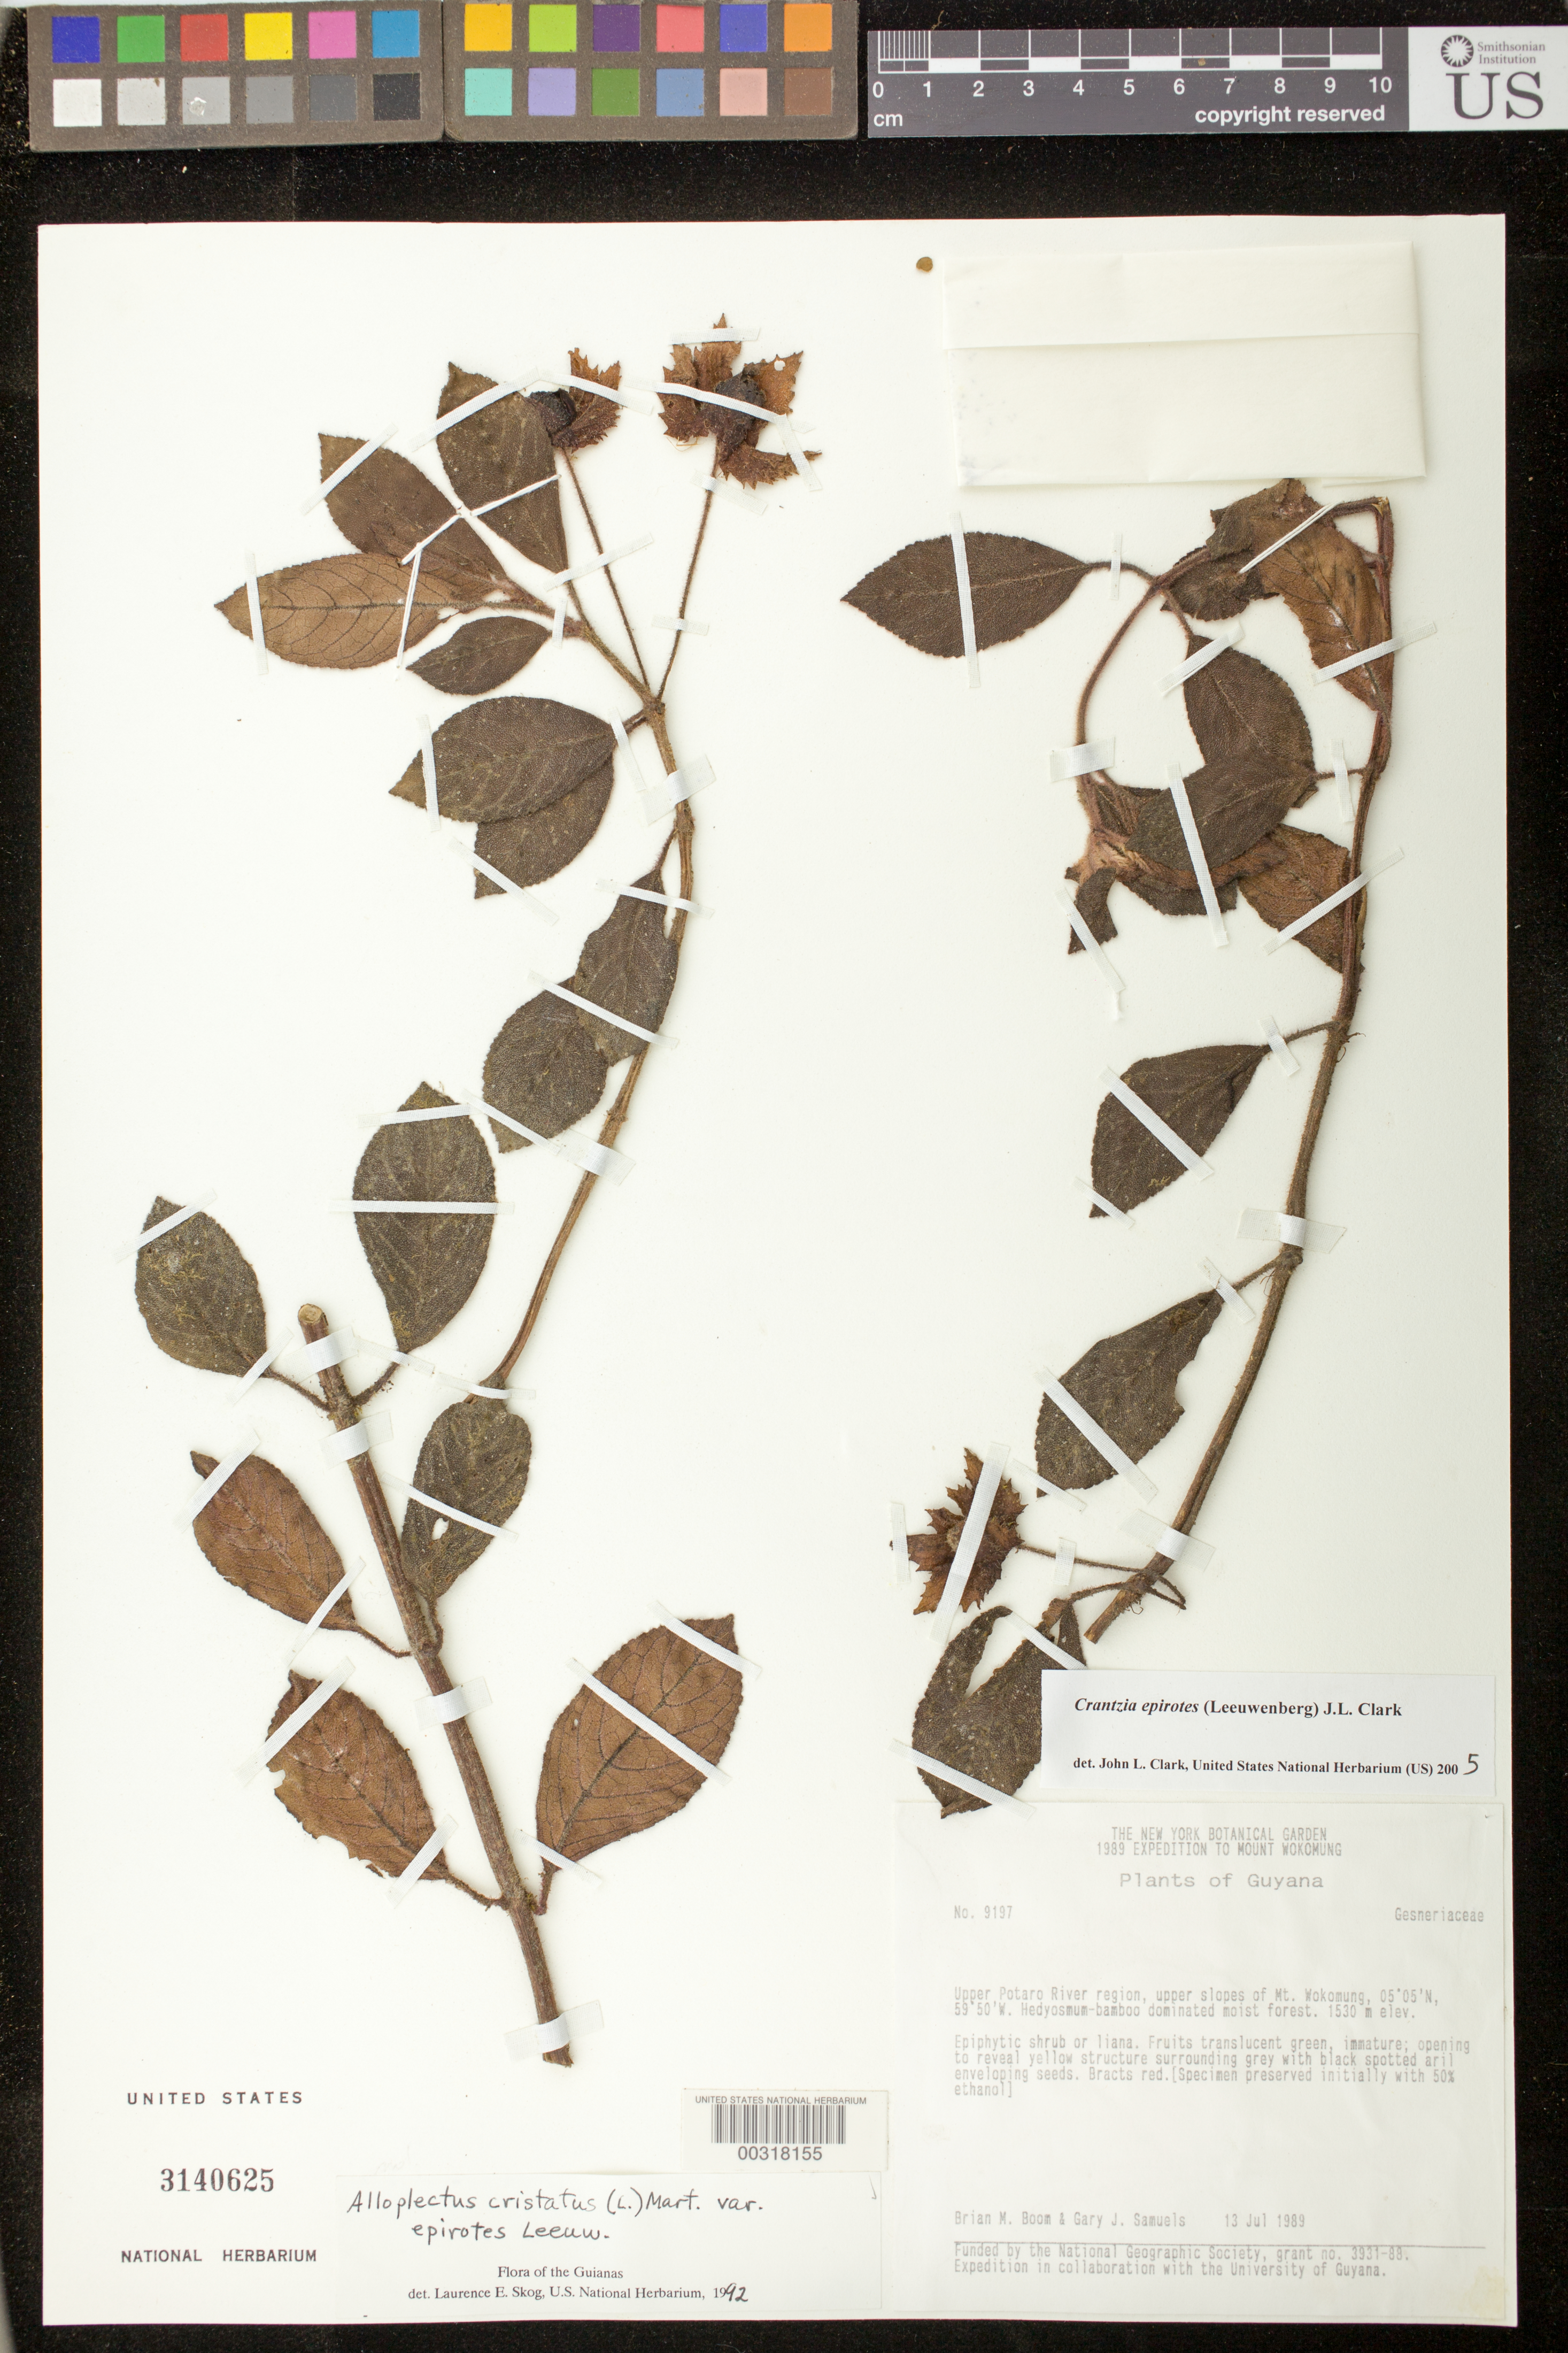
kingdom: Plantae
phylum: Tracheophyta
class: Magnoliopsida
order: Lamiales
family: Gesneriaceae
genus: Crantzia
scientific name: Crantzia epirotes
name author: (Leeuwenb.) J.L. Clark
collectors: B. M. Boom & G. Samuels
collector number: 9197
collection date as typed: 13 Jul 1989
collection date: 1989-07-13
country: Guyana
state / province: Potaro-Siparuni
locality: Upper Potaro River region, upper slopes of Mt. Wokomung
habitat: Hedyosmum-bamboo dominated moist forest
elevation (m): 1530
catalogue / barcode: US 3140625